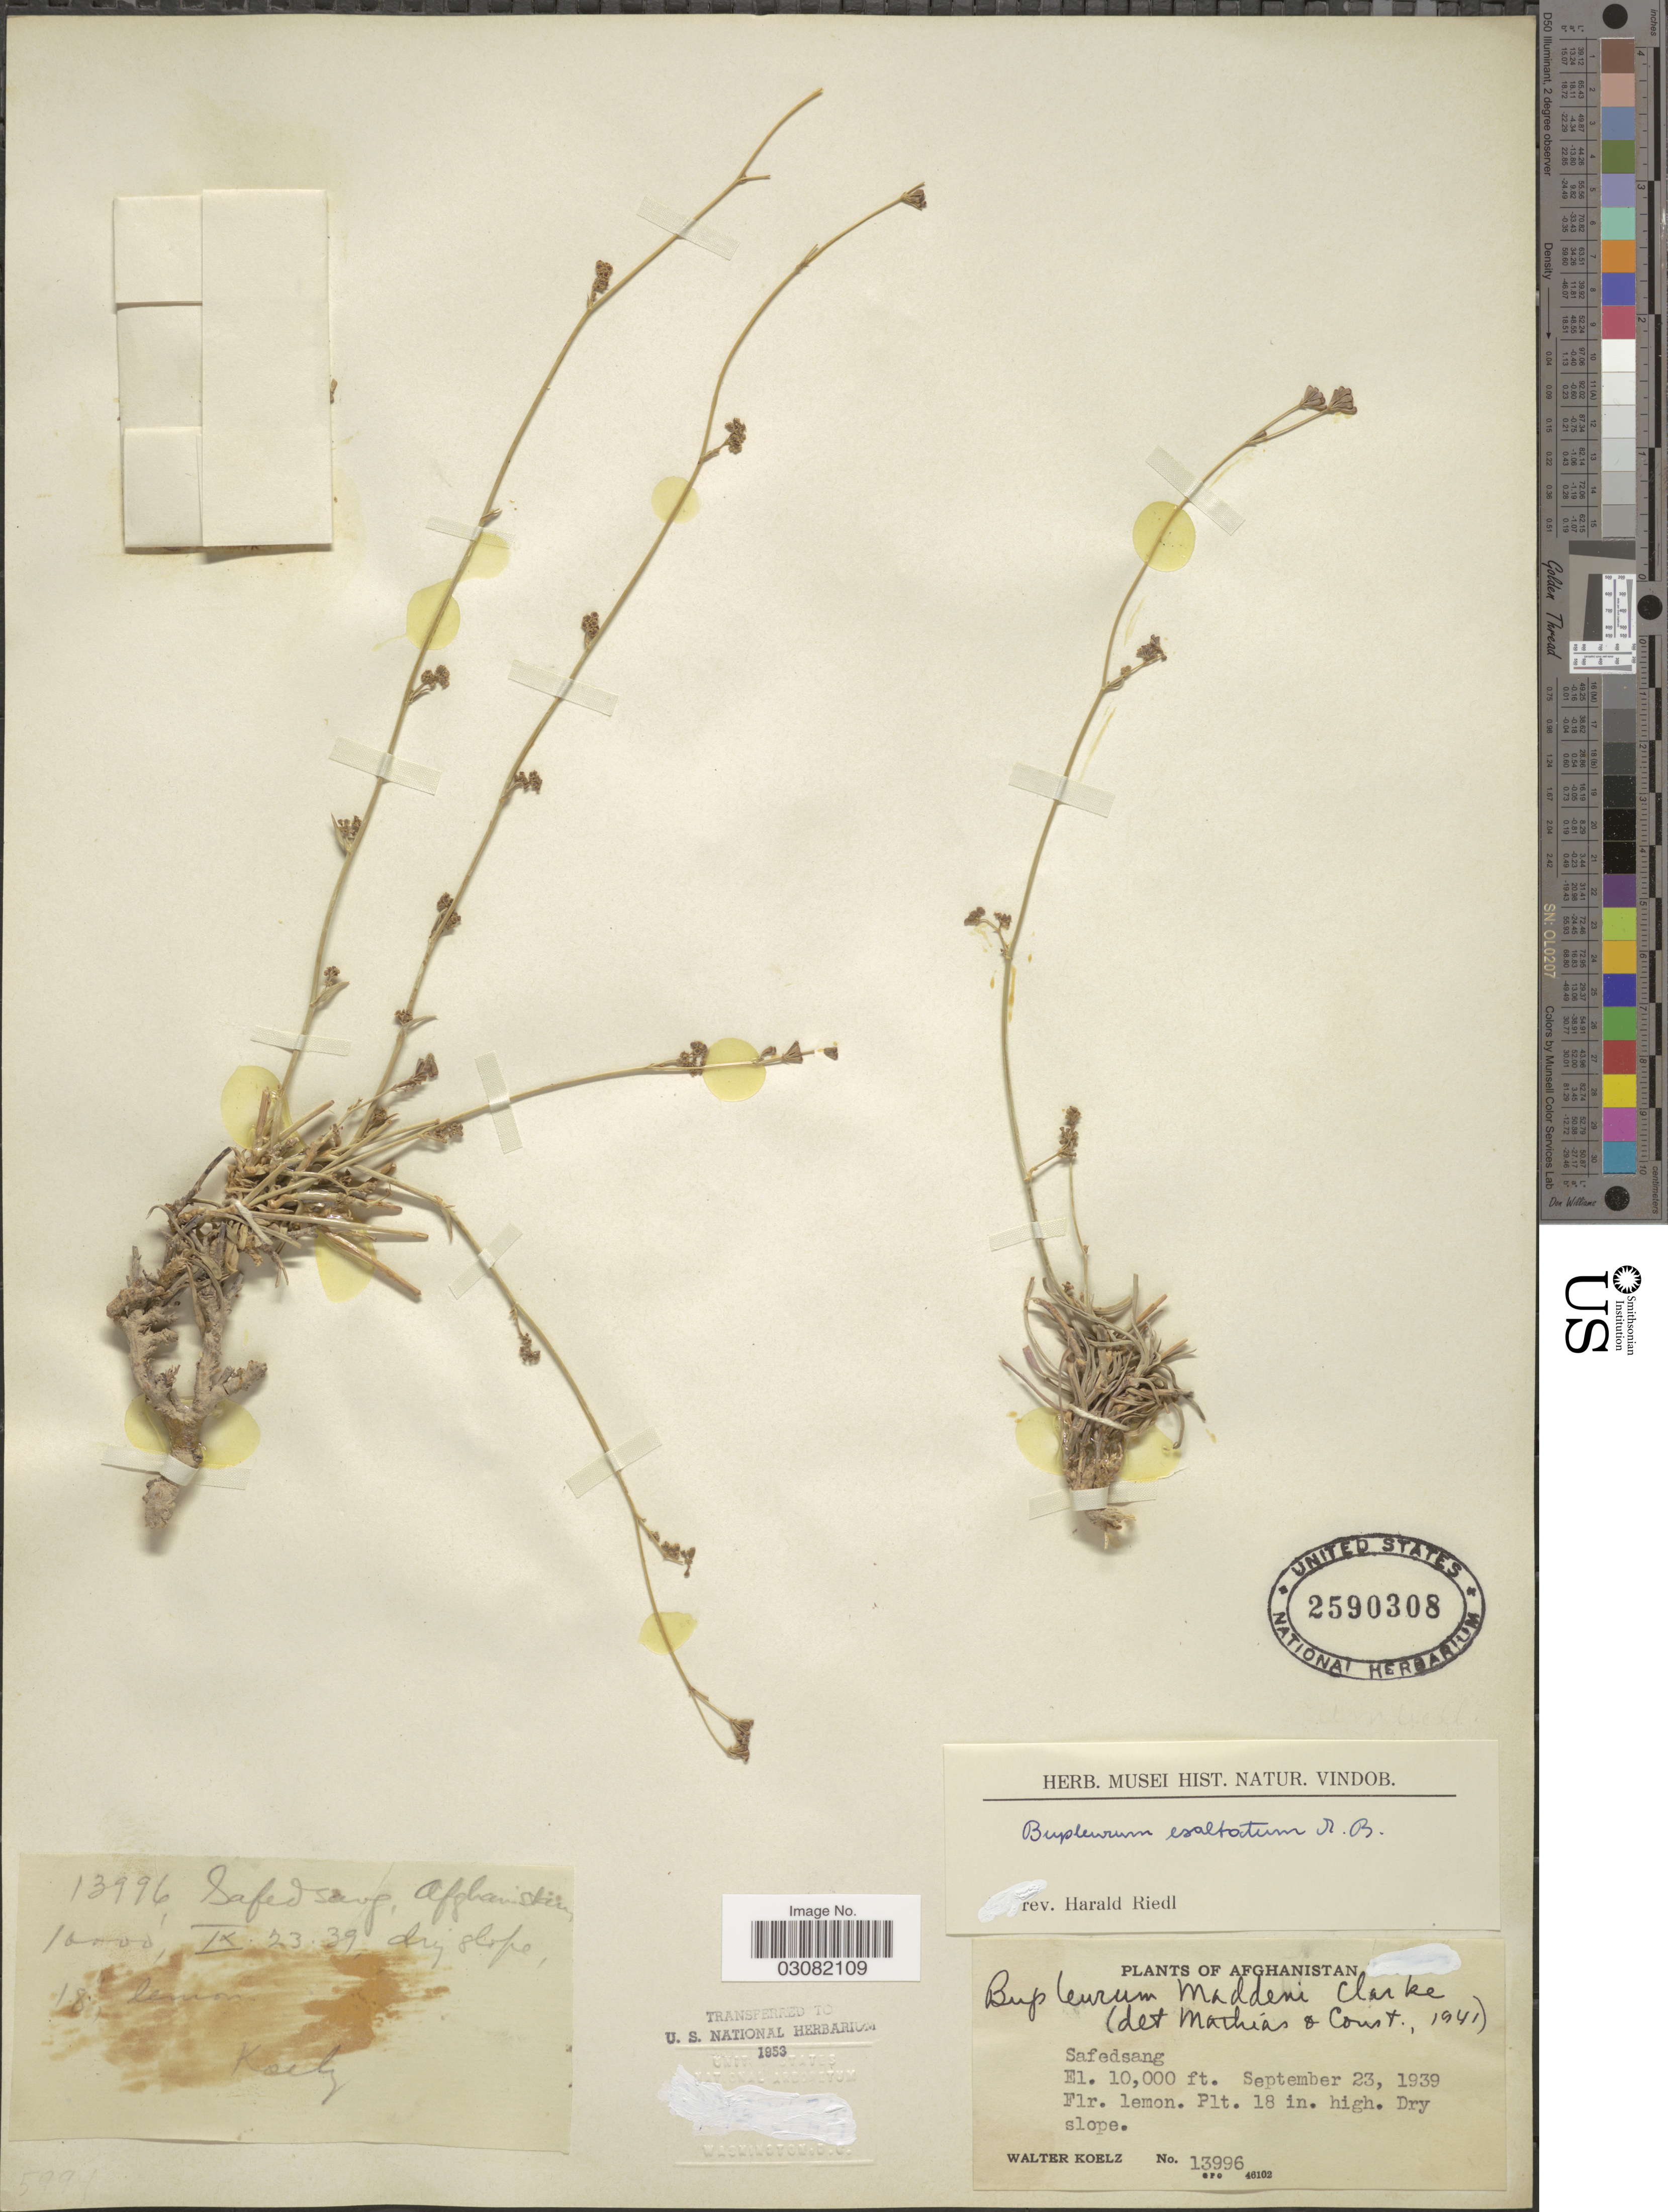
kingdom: Plantae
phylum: Tracheophyta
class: Magnoliopsida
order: Apiales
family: Apiaceae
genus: Bupleurum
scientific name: Bupleurum exaltatum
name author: M. Bieb.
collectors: W. N. Koelz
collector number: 13996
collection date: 1939-09-23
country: Afghanistan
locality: Safedsang.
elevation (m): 3048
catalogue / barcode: US 2590308